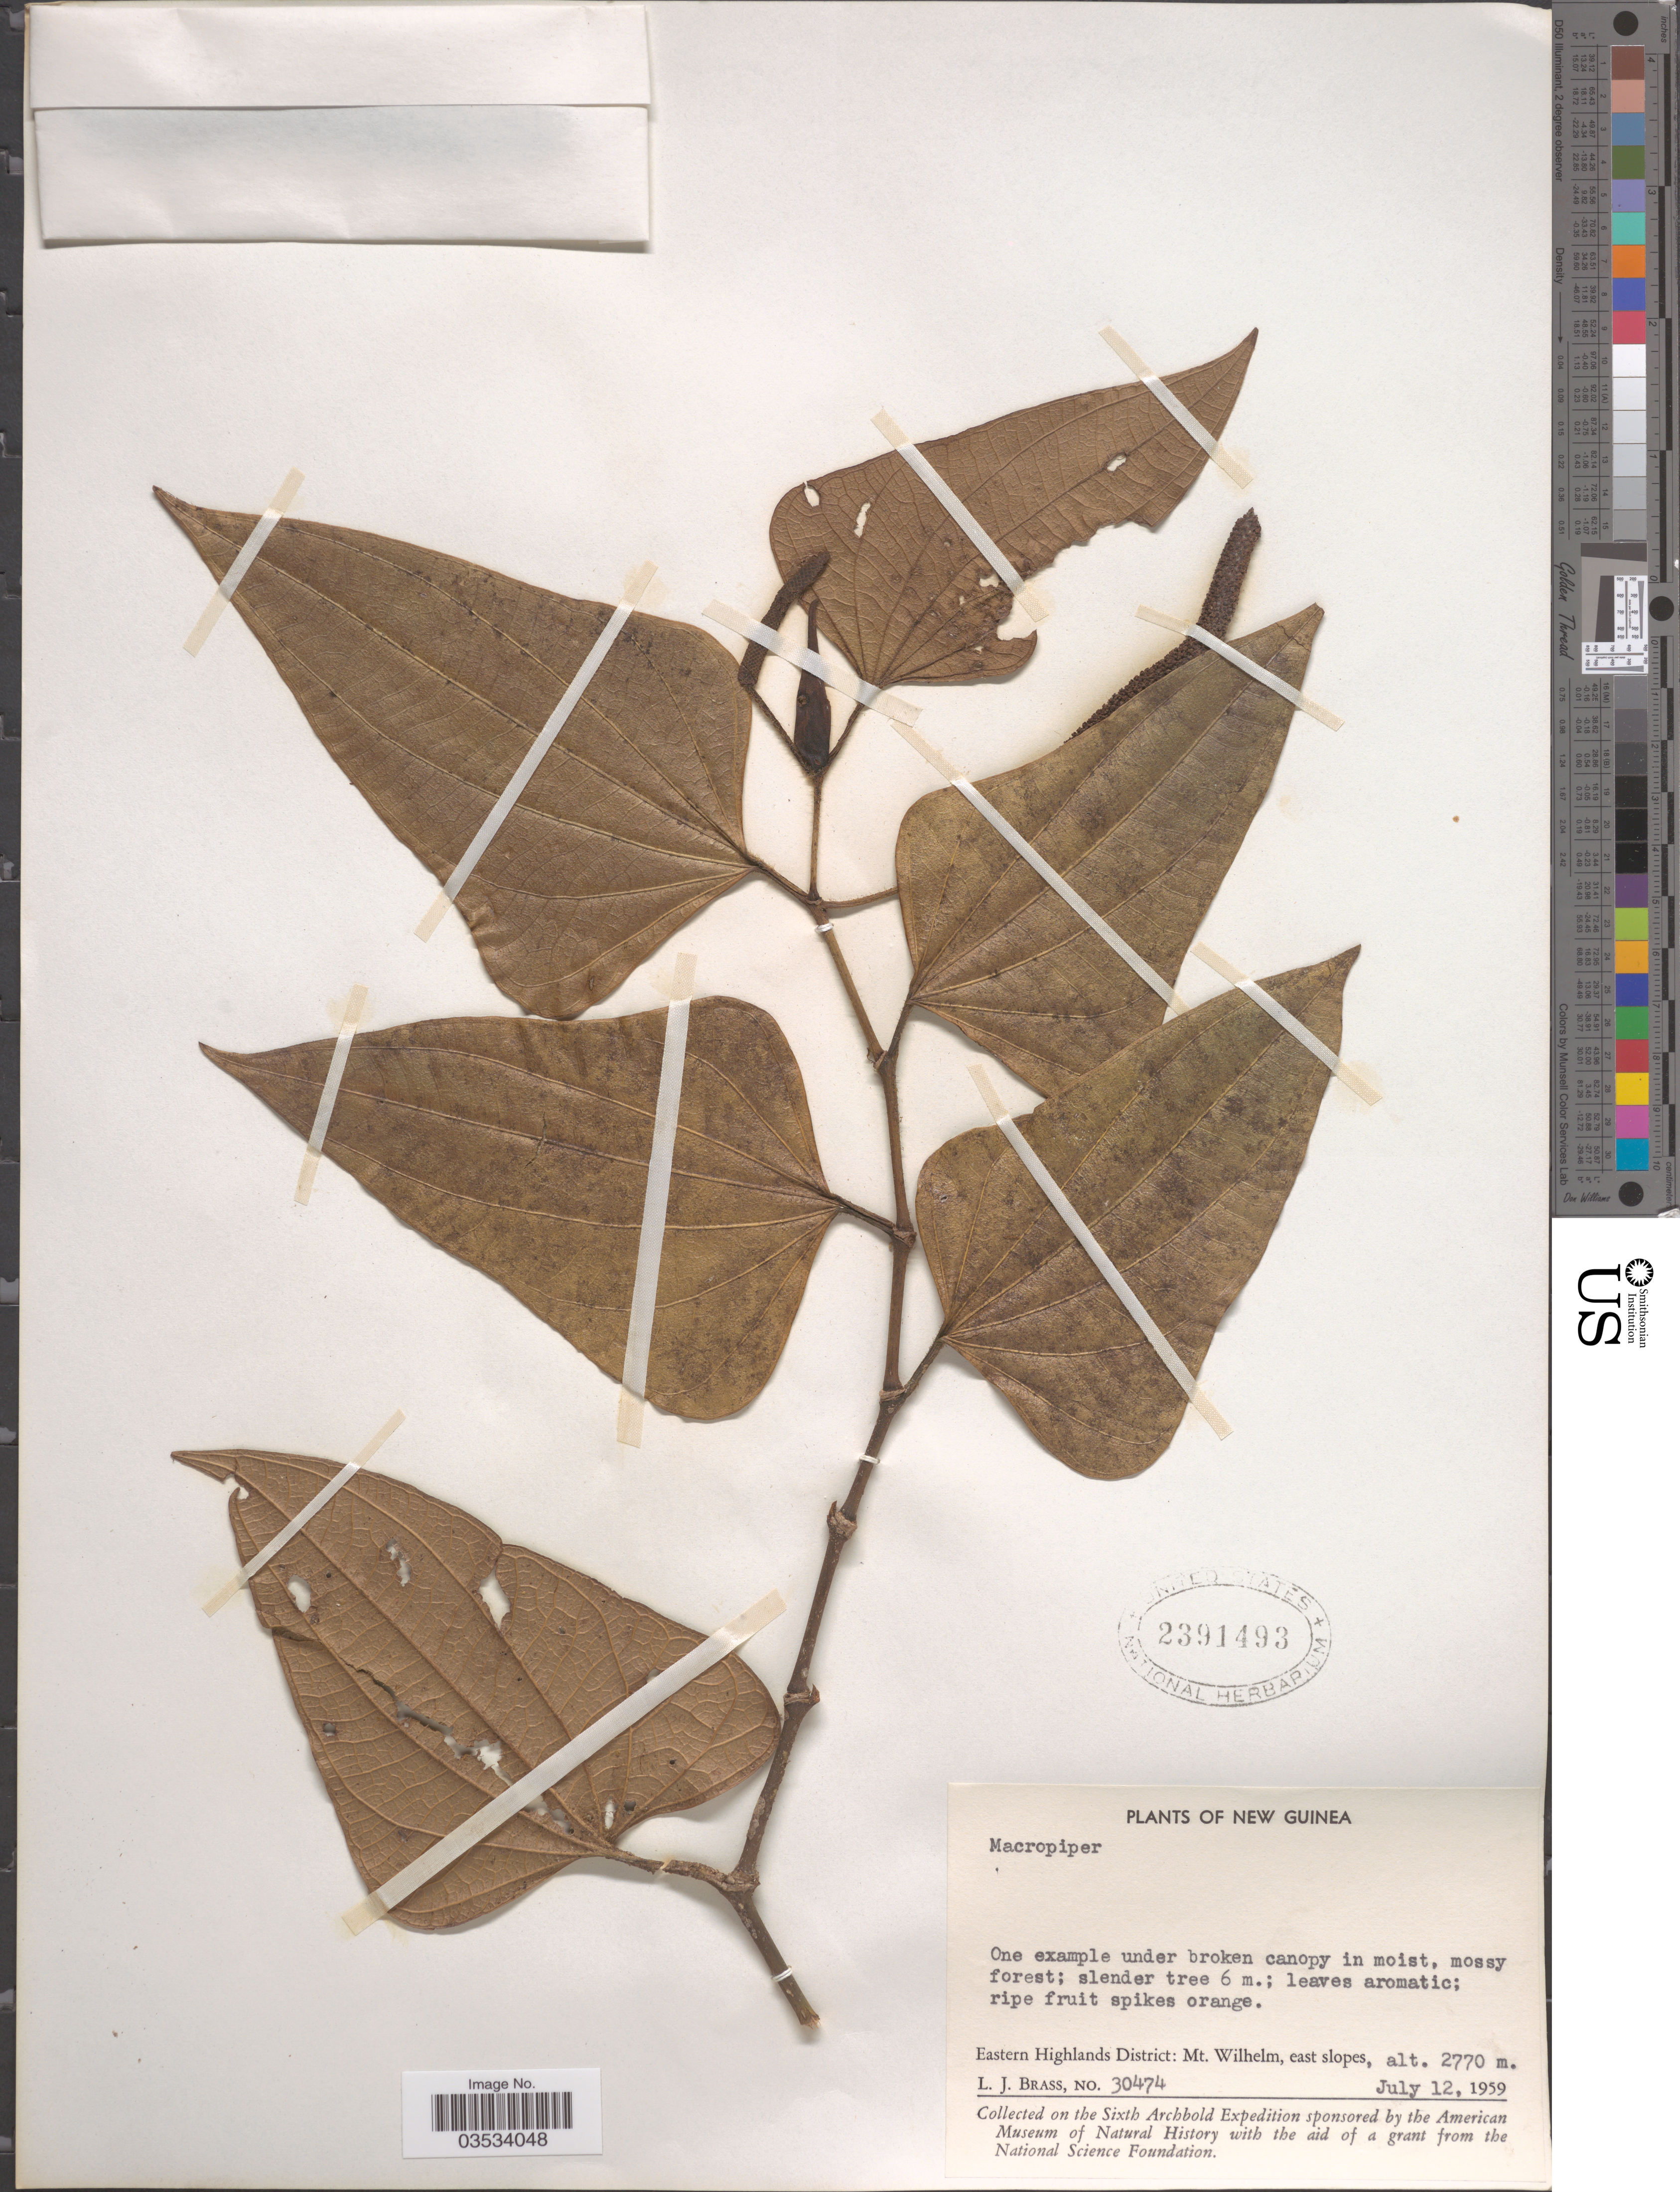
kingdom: Plantae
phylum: Tracheophyta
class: Magnoliopsida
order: Piperales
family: Piperaceae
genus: Piper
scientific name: Piper sp.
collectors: L. J. Brass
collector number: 30474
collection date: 1959-07-12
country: Papua New Guinea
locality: New Guinea. Eastern Highlands District: Mt. Wilhelm, east slopes.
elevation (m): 2770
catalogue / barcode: US 2391493